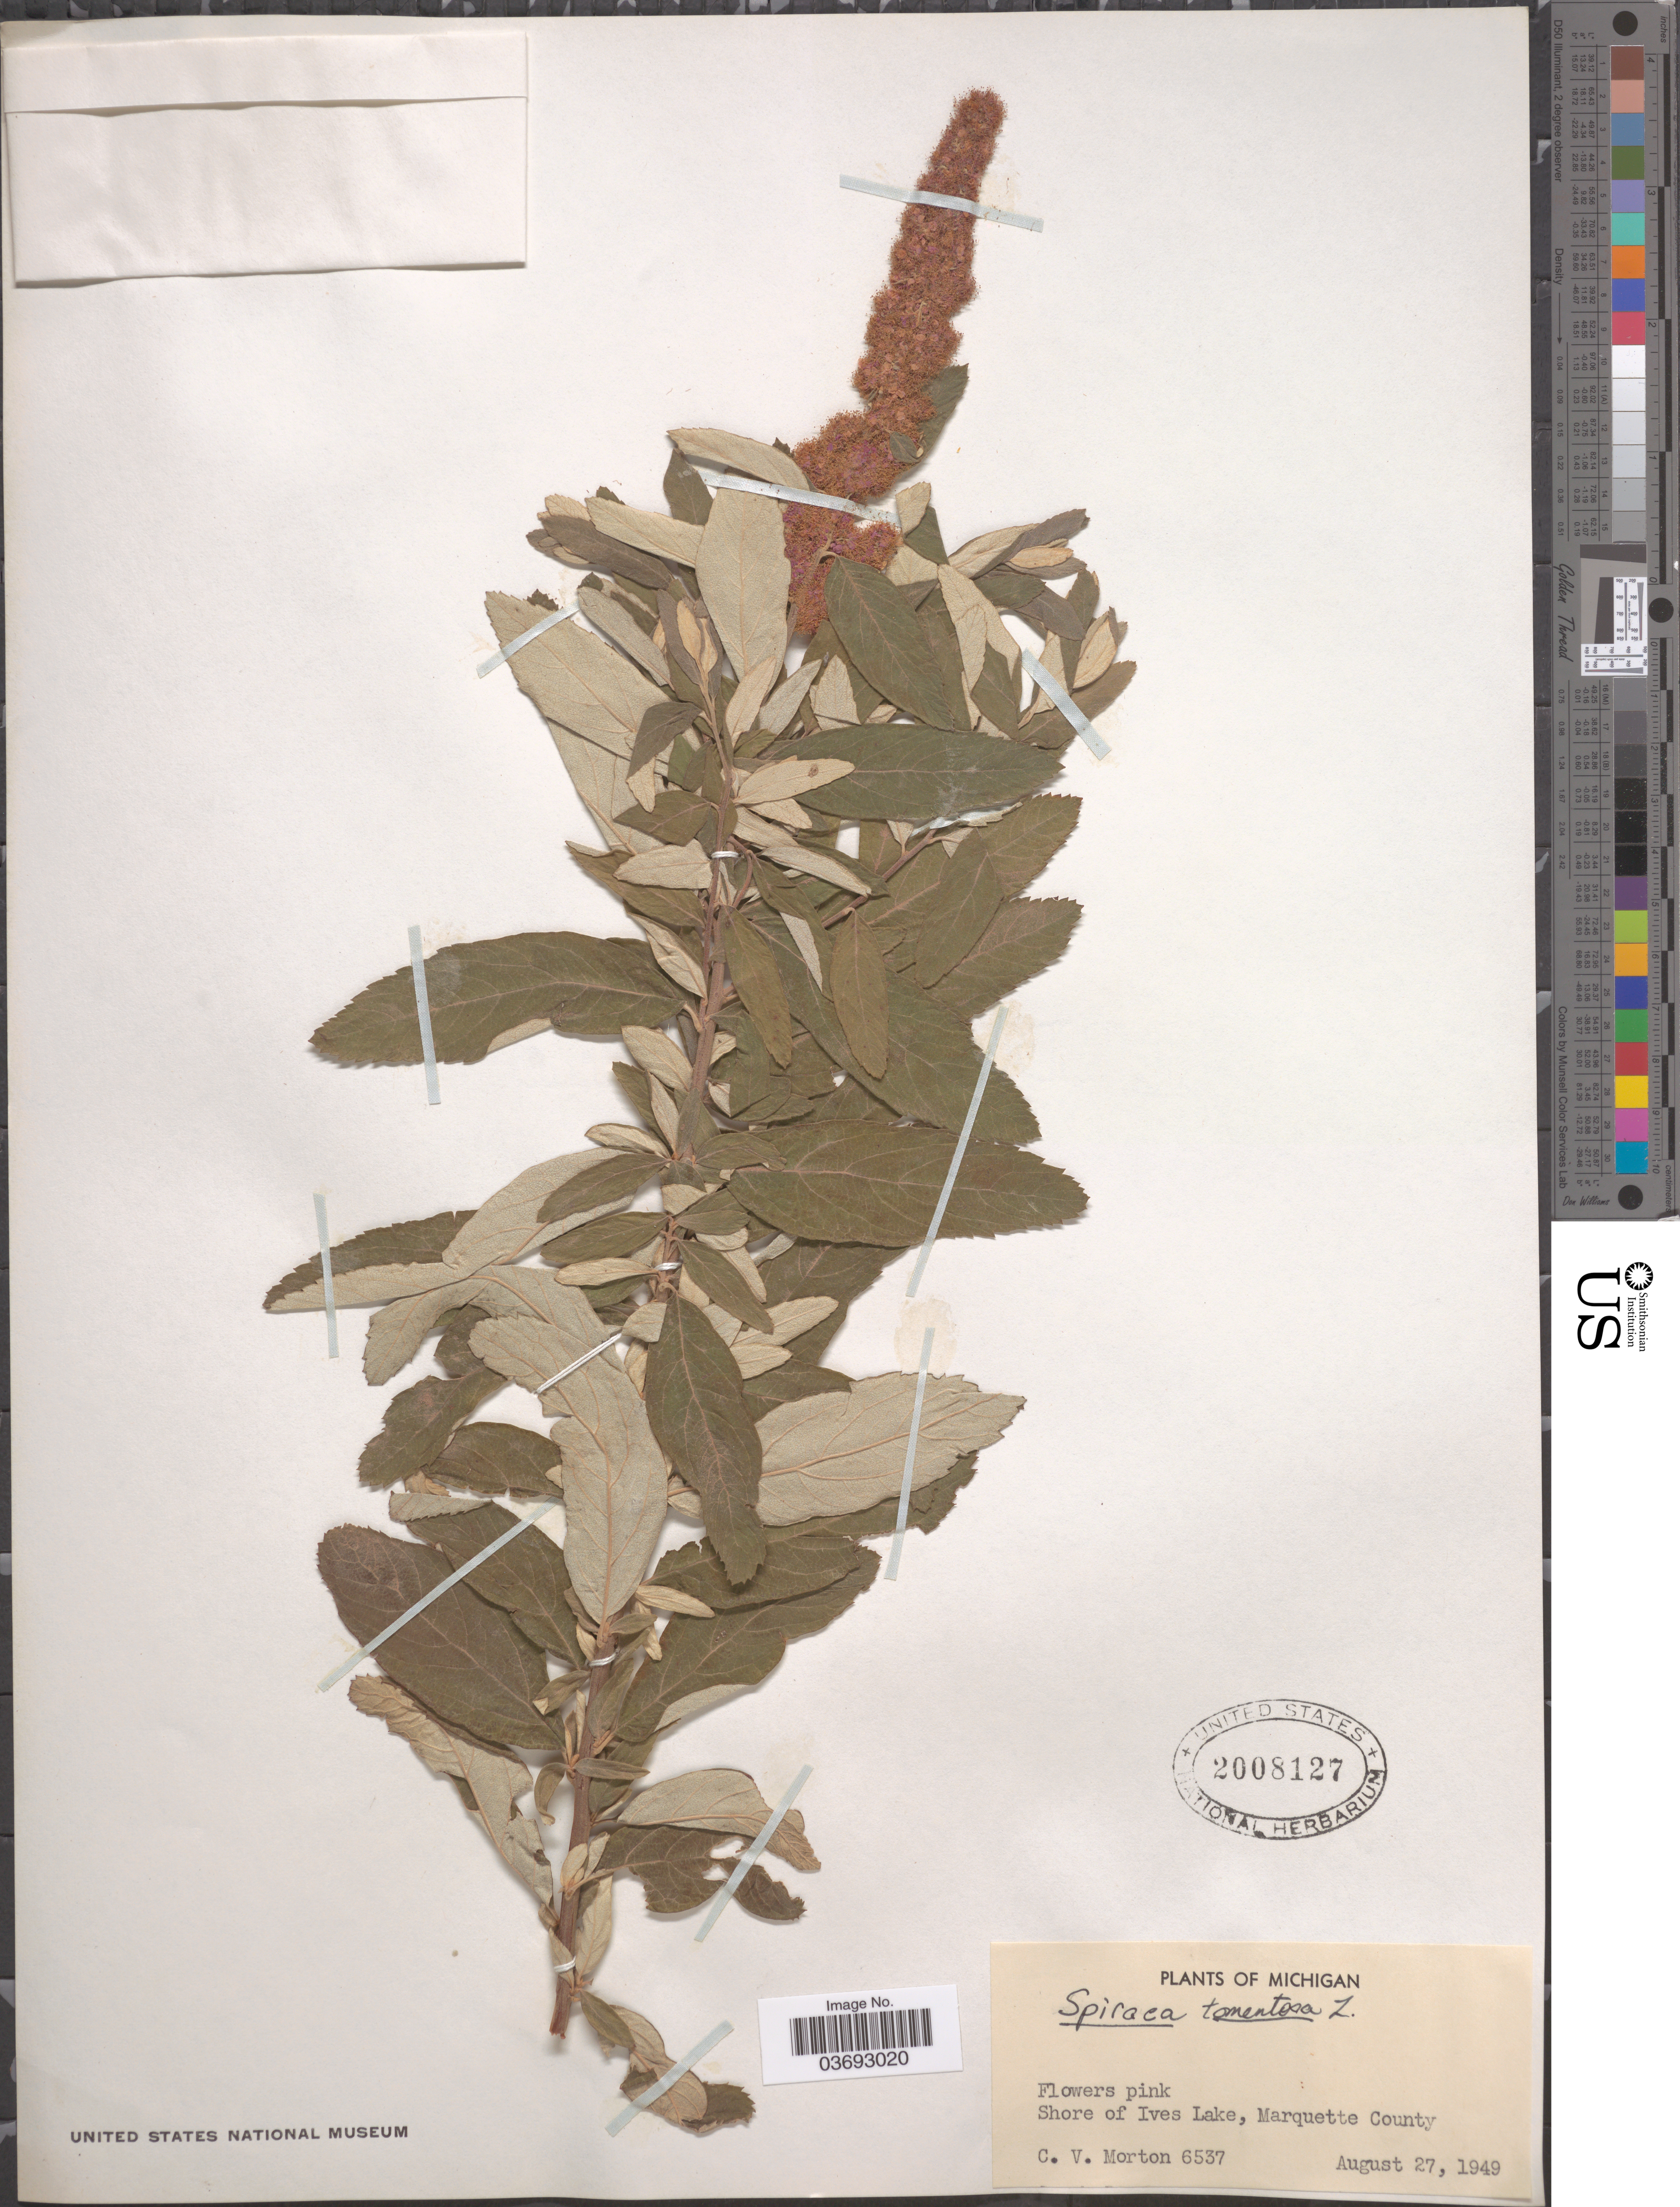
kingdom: Plantae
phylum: Tracheophyta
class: Magnoliopsida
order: Rosales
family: Rosaceae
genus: Spiraea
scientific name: Spiraea tomentosa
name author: L.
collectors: C. V. Morton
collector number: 6537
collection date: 1949-08-27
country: United States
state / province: Michigan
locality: Shore of Ives Lake, Marquette County.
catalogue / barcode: US 2008127